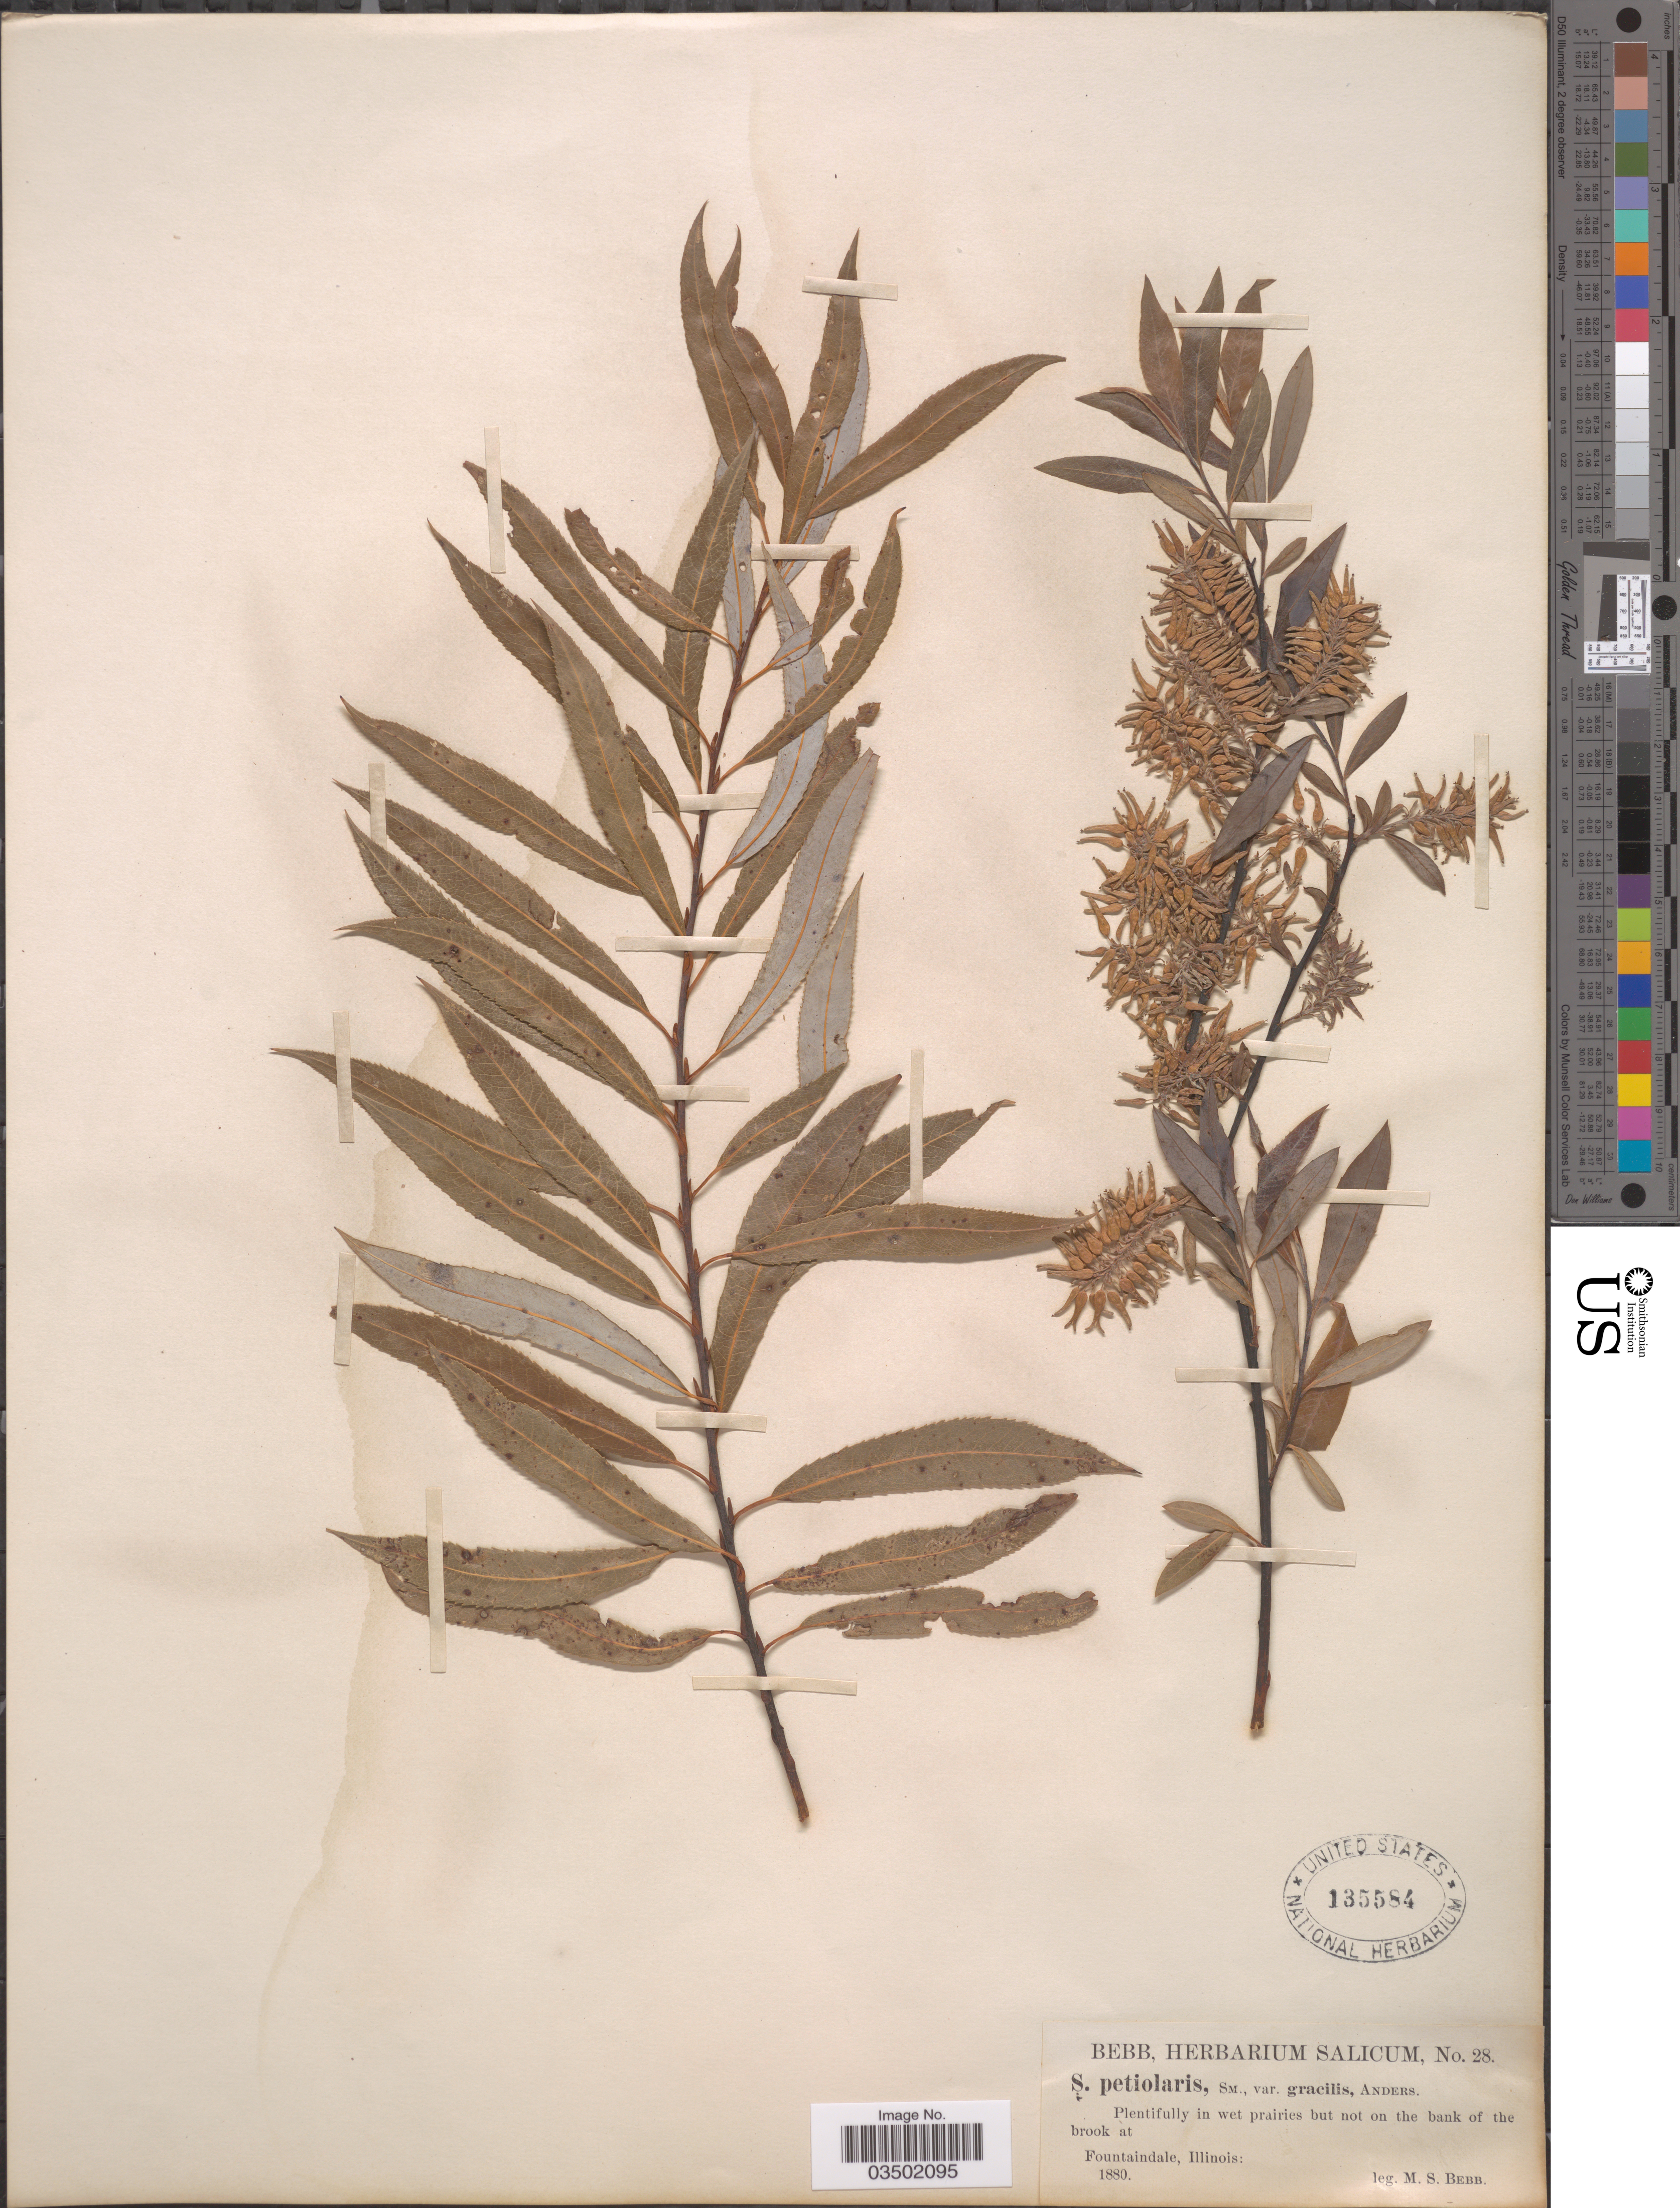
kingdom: Plantae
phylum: Tracheophyta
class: Magnoliopsida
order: Malpighiales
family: Salicaceae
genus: Salix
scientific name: Salix petiolaris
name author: Sm.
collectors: M. Bebb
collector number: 28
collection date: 1880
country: United States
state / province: Illinois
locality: Fountaindale.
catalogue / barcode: US 135584